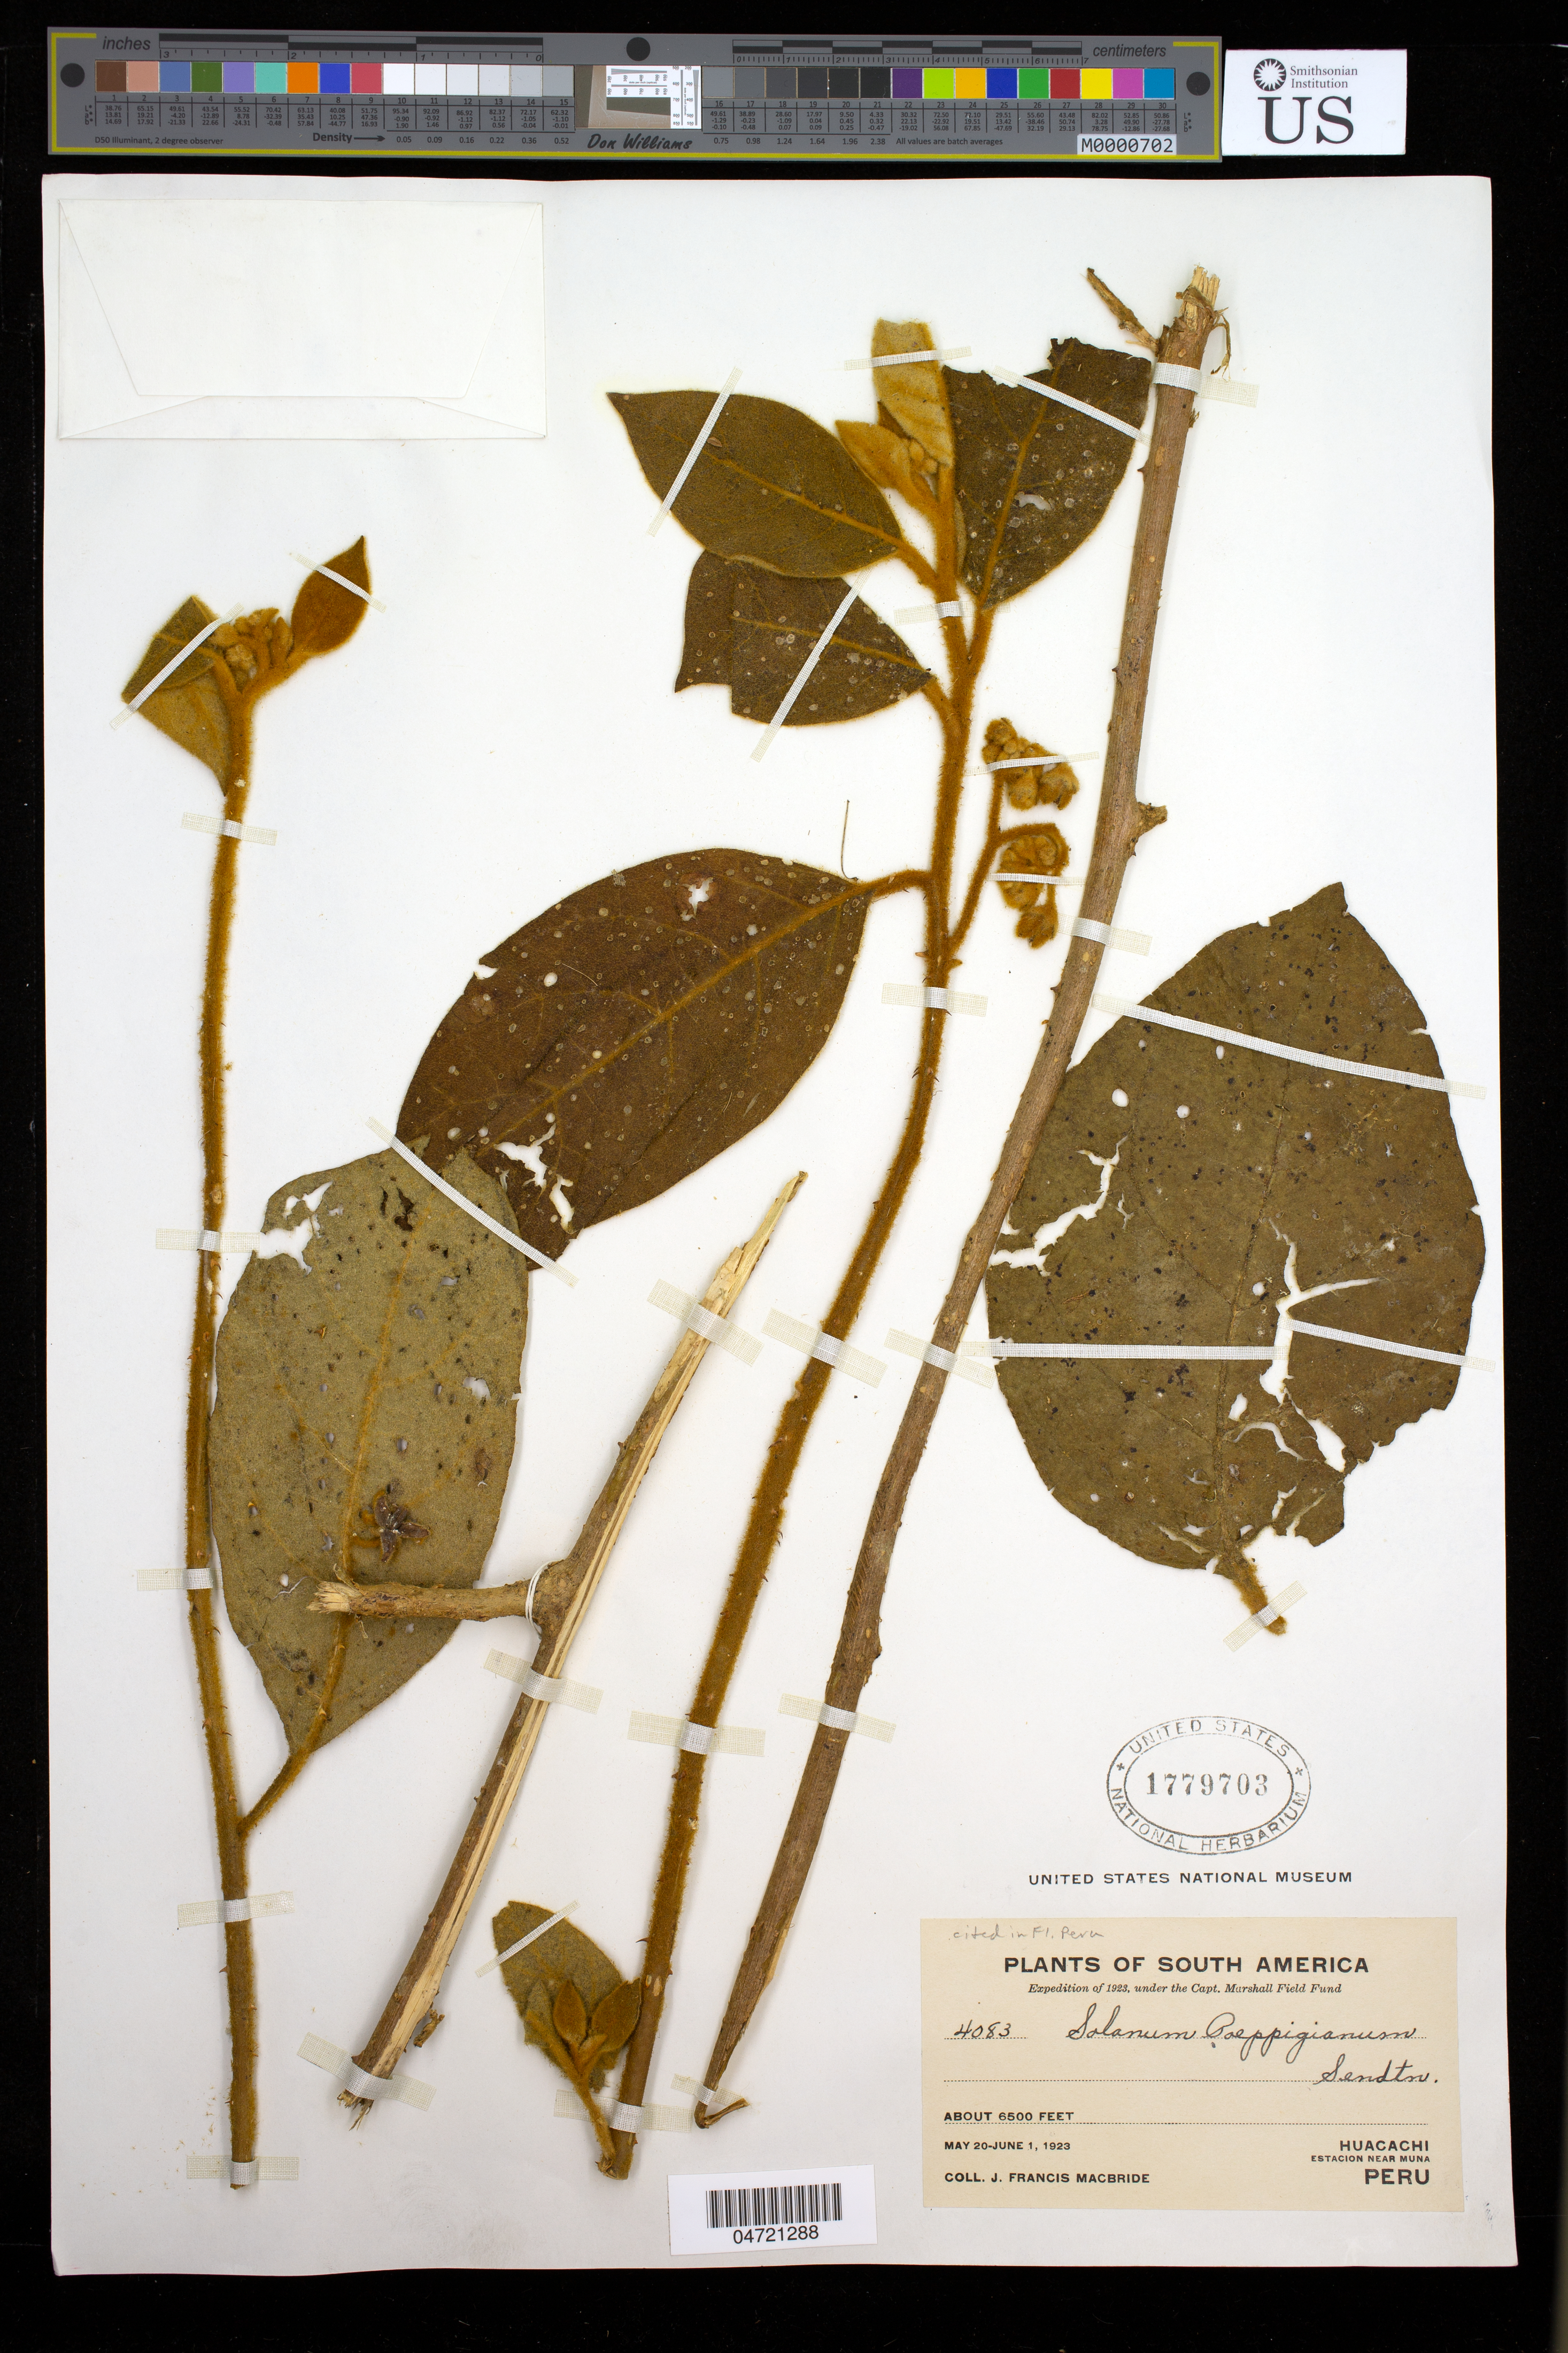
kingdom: Plantae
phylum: Tracheophyta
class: Magnoliopsida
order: Solanales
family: Solanaceae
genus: Solanum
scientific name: Solanum poeppigianum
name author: Sendtn.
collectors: J. F. Macbride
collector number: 4083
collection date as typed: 20 may 1923 to 1 June 1923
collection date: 1923-05-20/1923-06-01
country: Peru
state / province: Ancash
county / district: Huari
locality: Estacion near Muna, Huacachi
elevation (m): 1981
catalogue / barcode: US 1779703